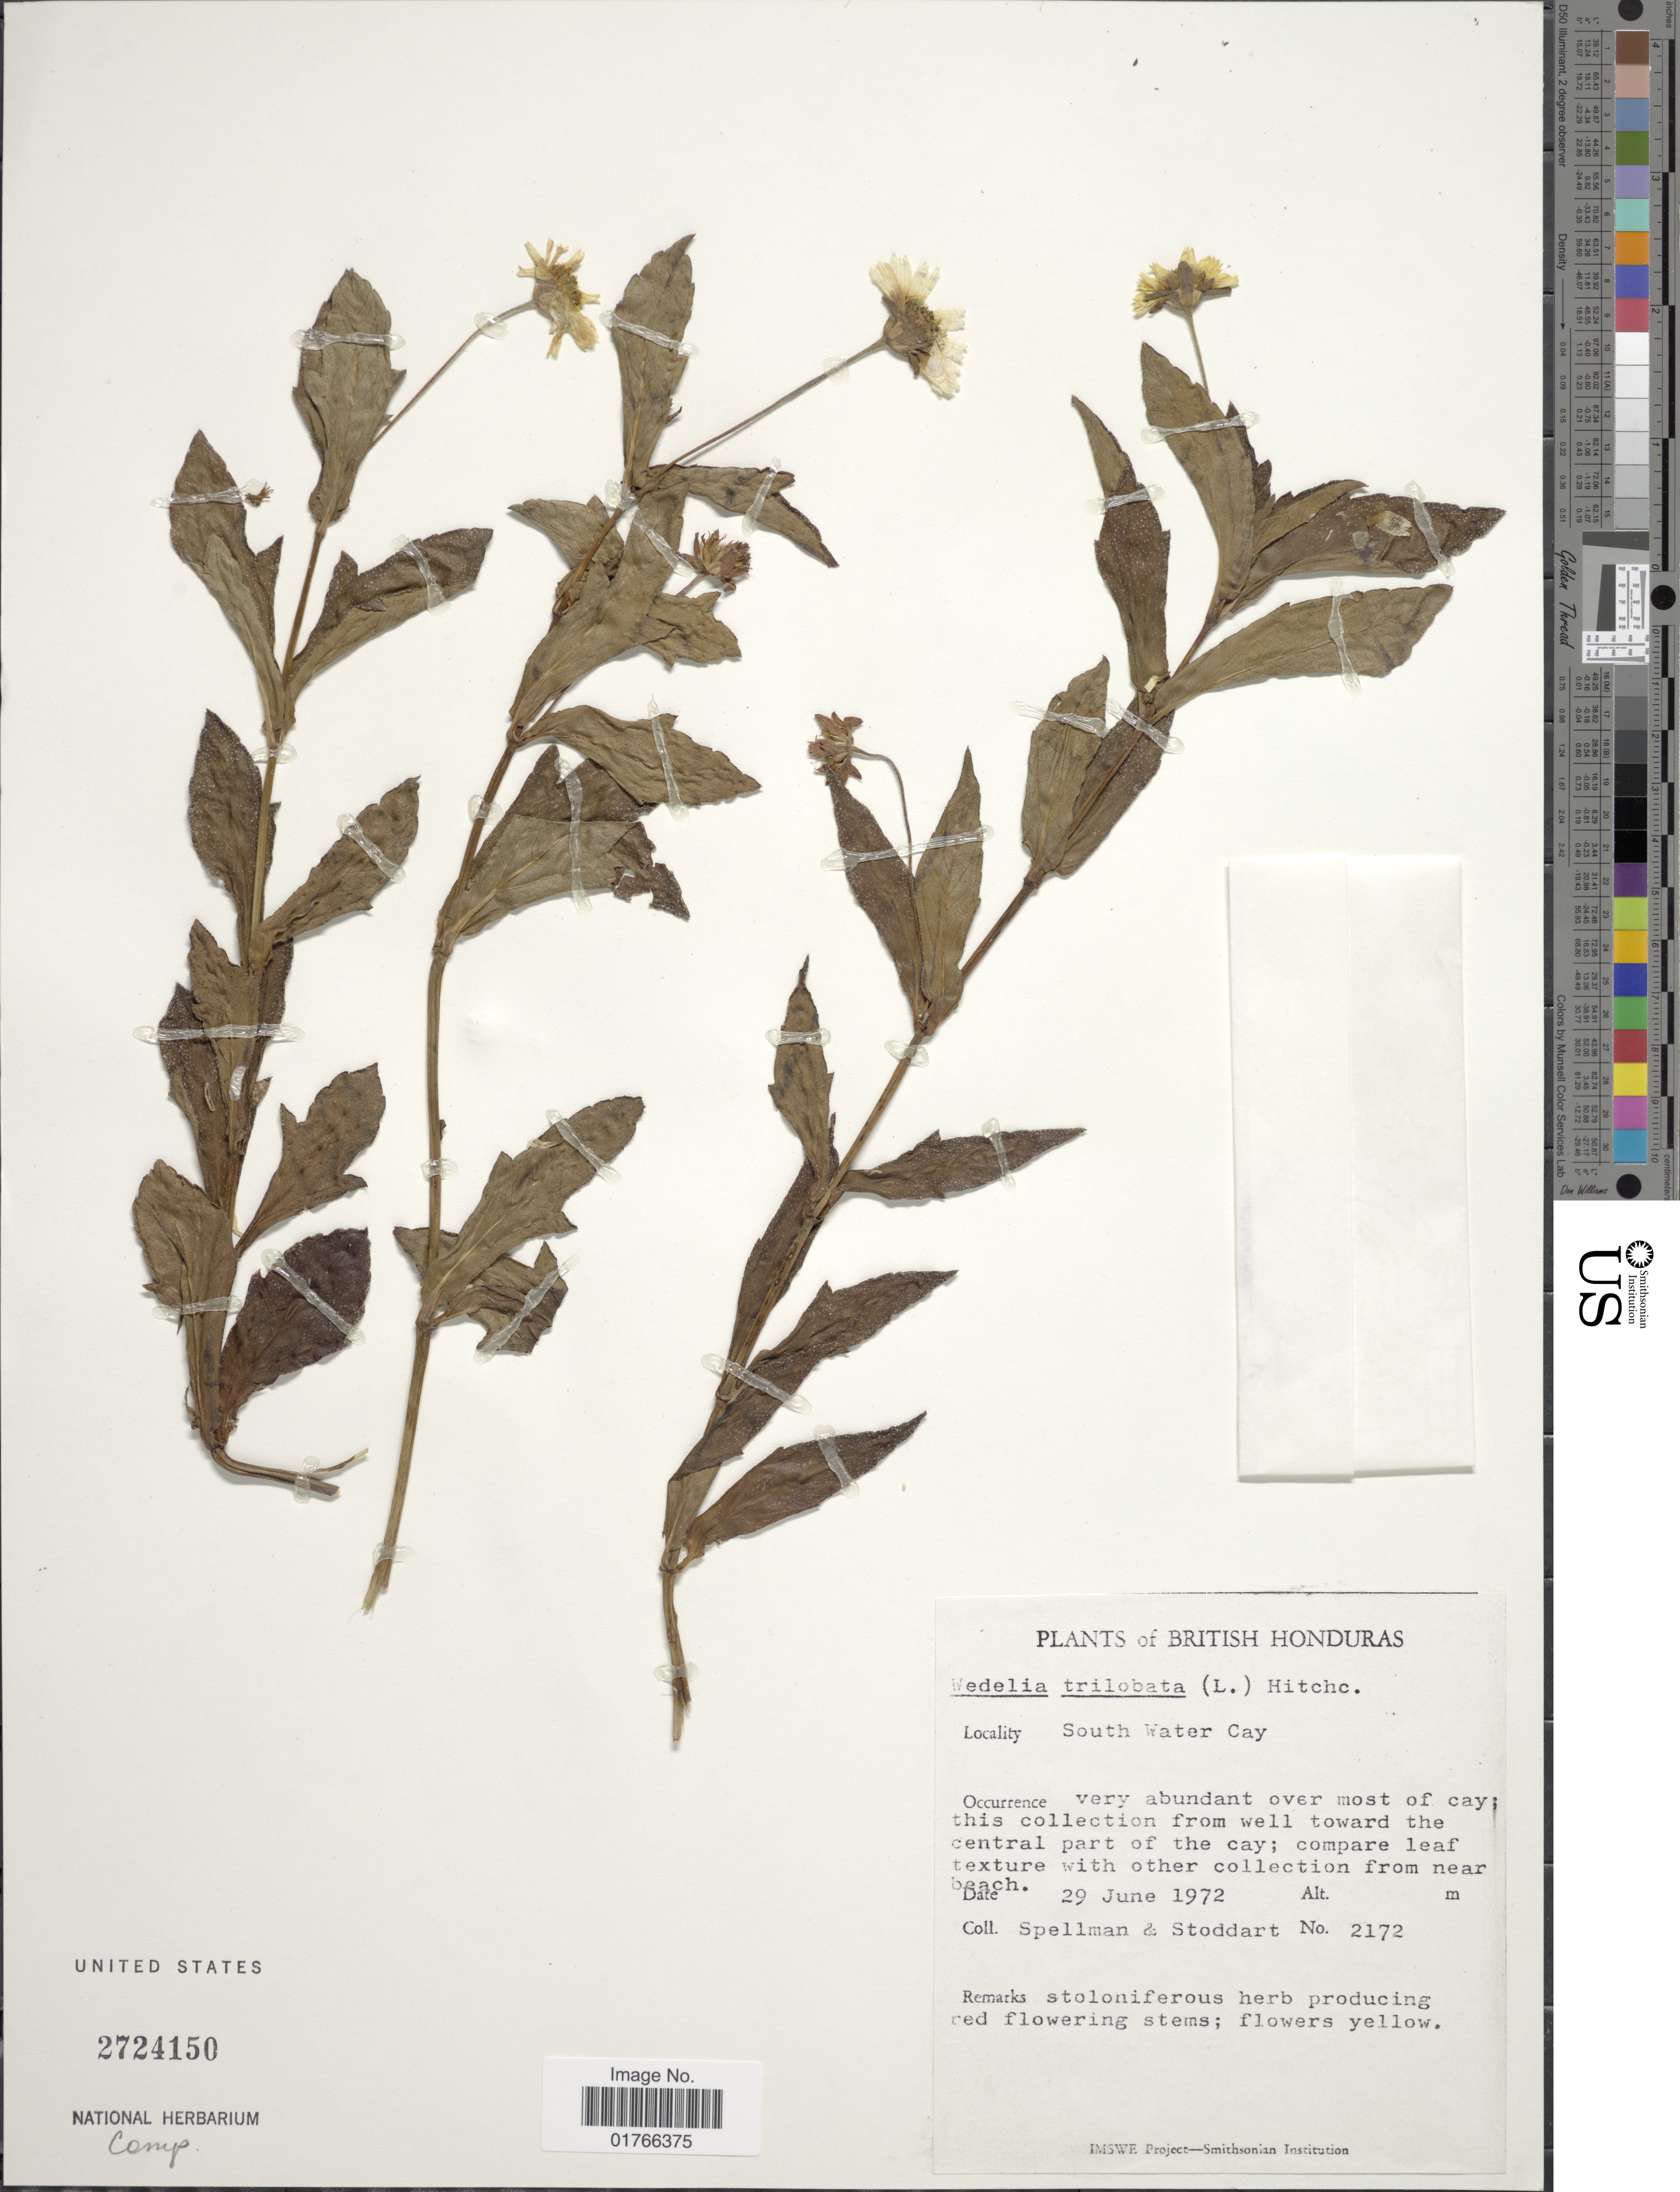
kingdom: Plantae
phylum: Tracheophyta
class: Magnoliopsida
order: Asterales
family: Asteraceae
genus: Sphagneticola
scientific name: Sphagneticola trilobata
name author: (L.) Pruski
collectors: Spellman, -- & -. Stoddart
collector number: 2172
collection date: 1972-06-29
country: Belize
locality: British Honduras, South Water Cay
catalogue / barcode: US 2724150